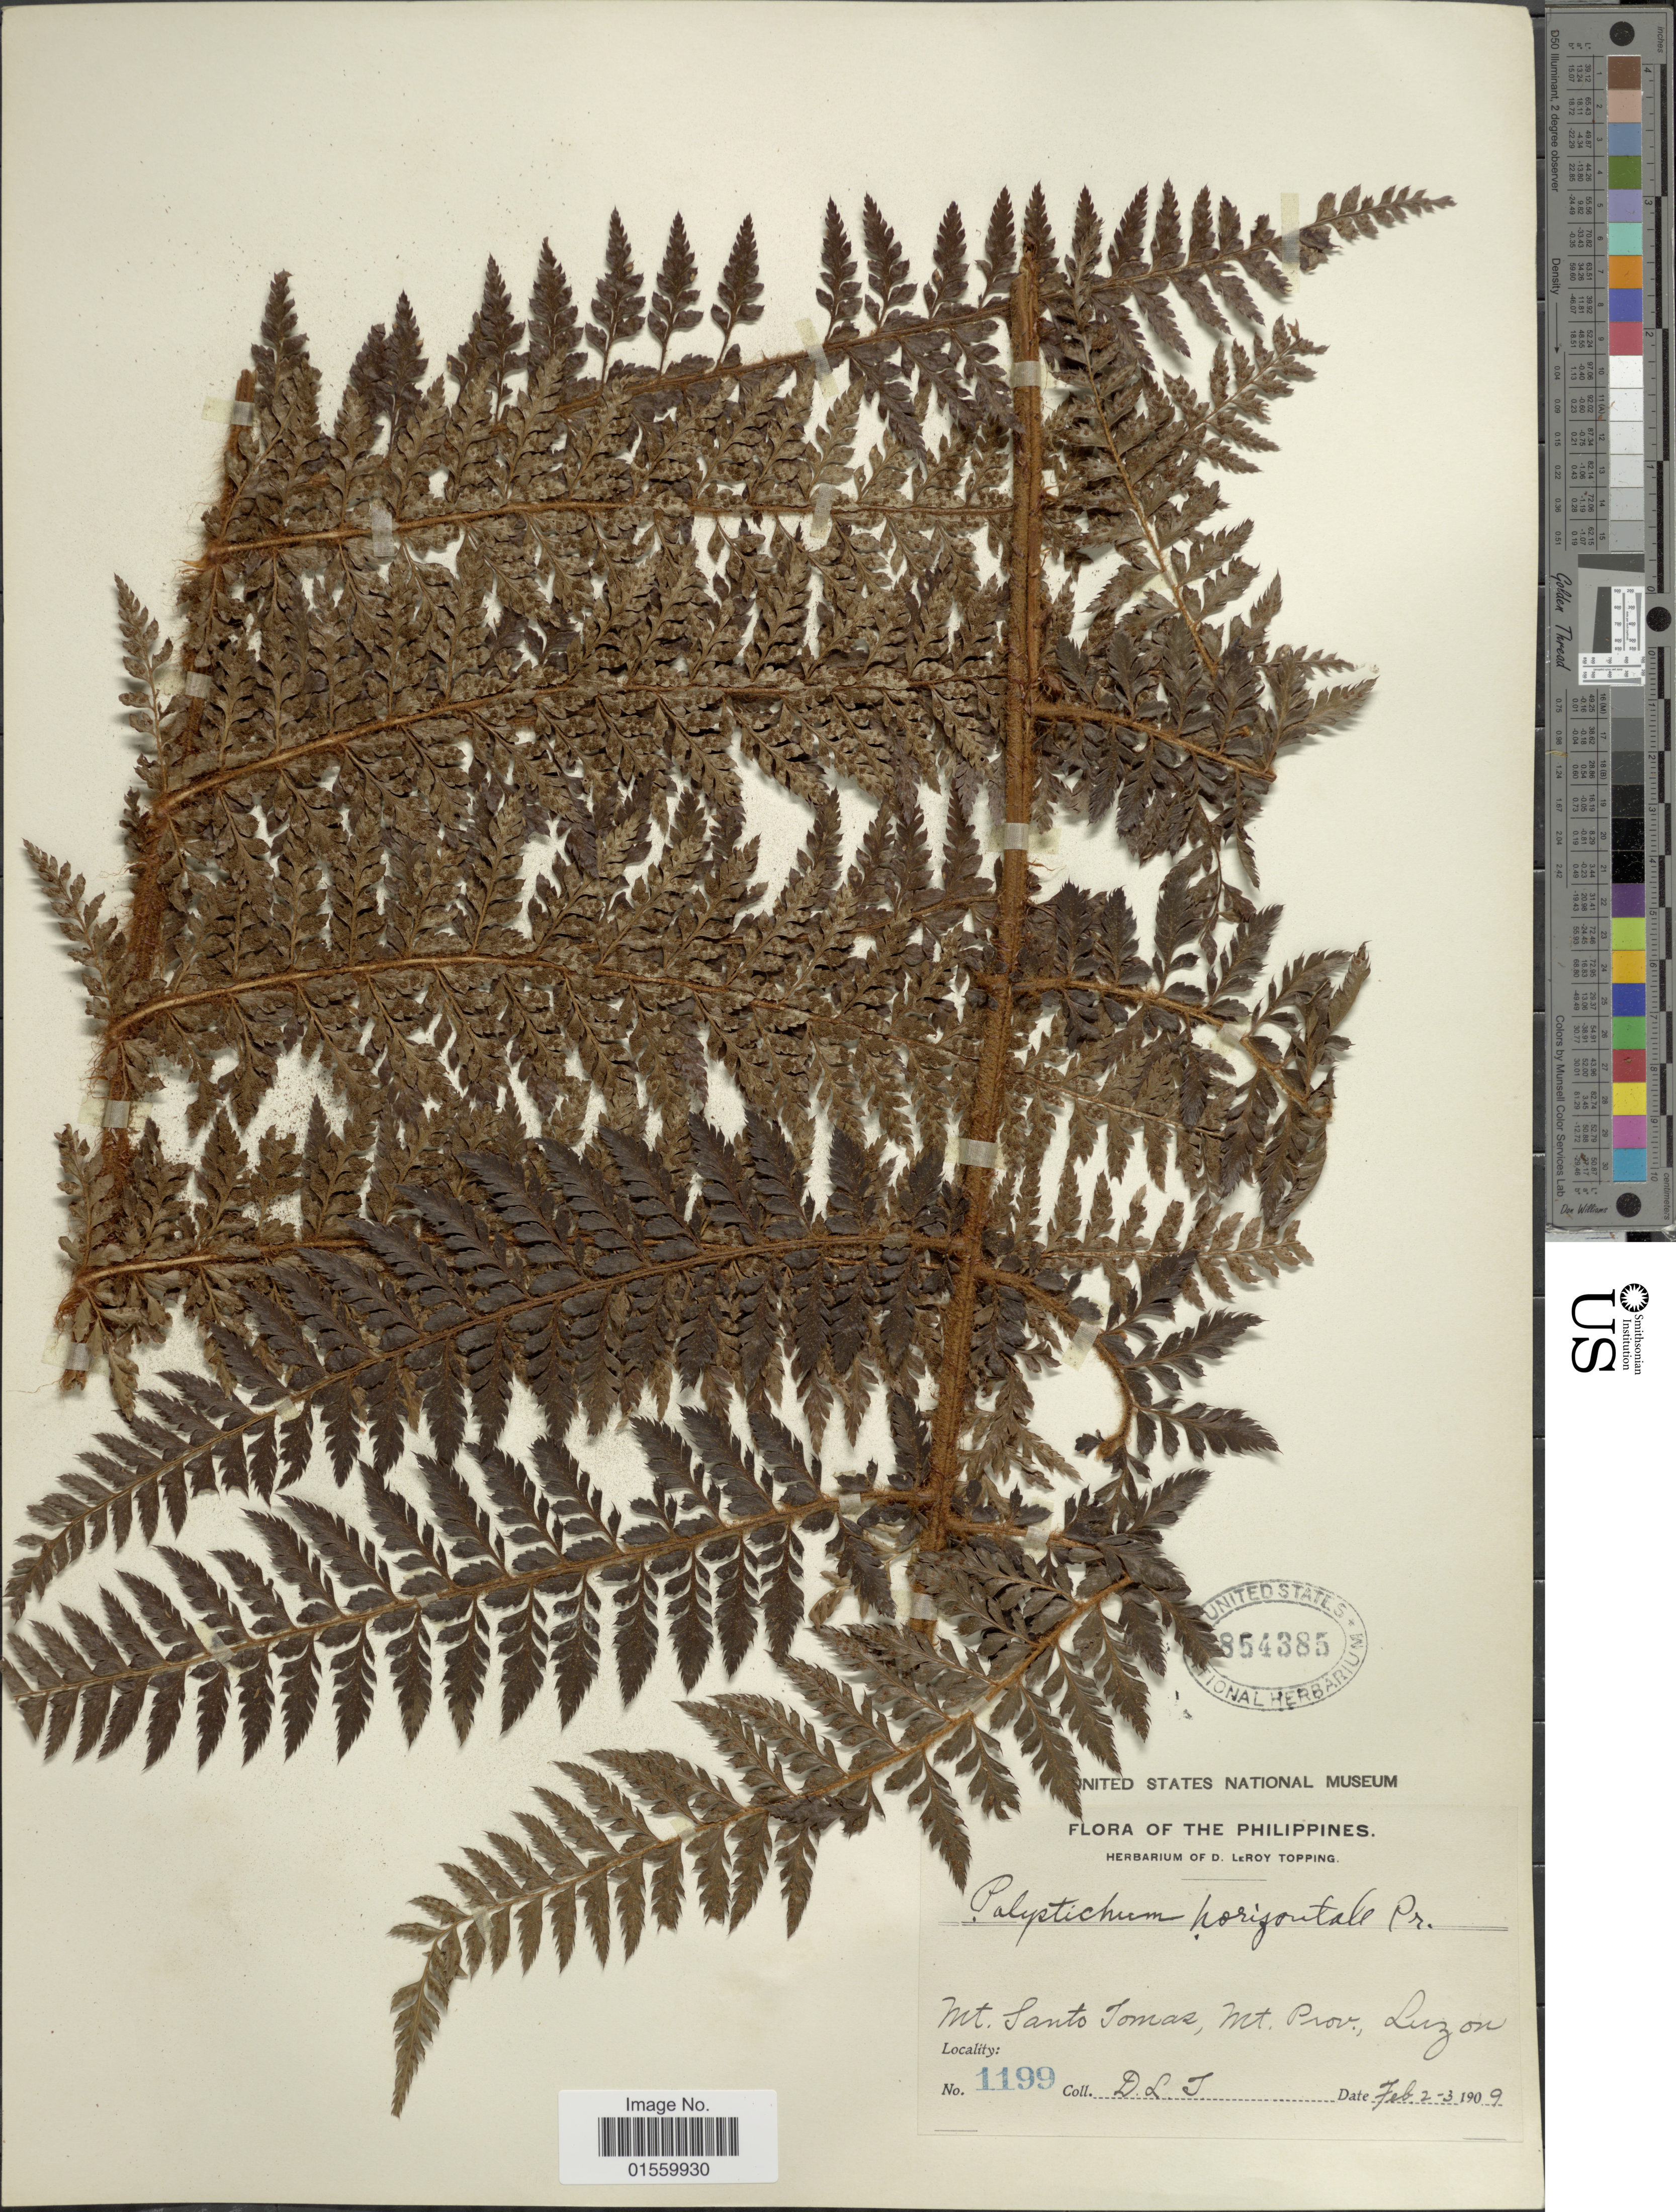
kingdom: Plantae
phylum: Tracheophyta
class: Polypodiopsida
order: Polypodiales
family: Dryopteridaceae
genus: Polystichum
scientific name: Polystichum horizontale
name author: C. Presl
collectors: D. L. Topping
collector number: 1199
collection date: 1909-02-02/1909-02-03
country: Philippines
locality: Mt. Santo Tomas, Mt. Prov., Luzon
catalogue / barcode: US 854385